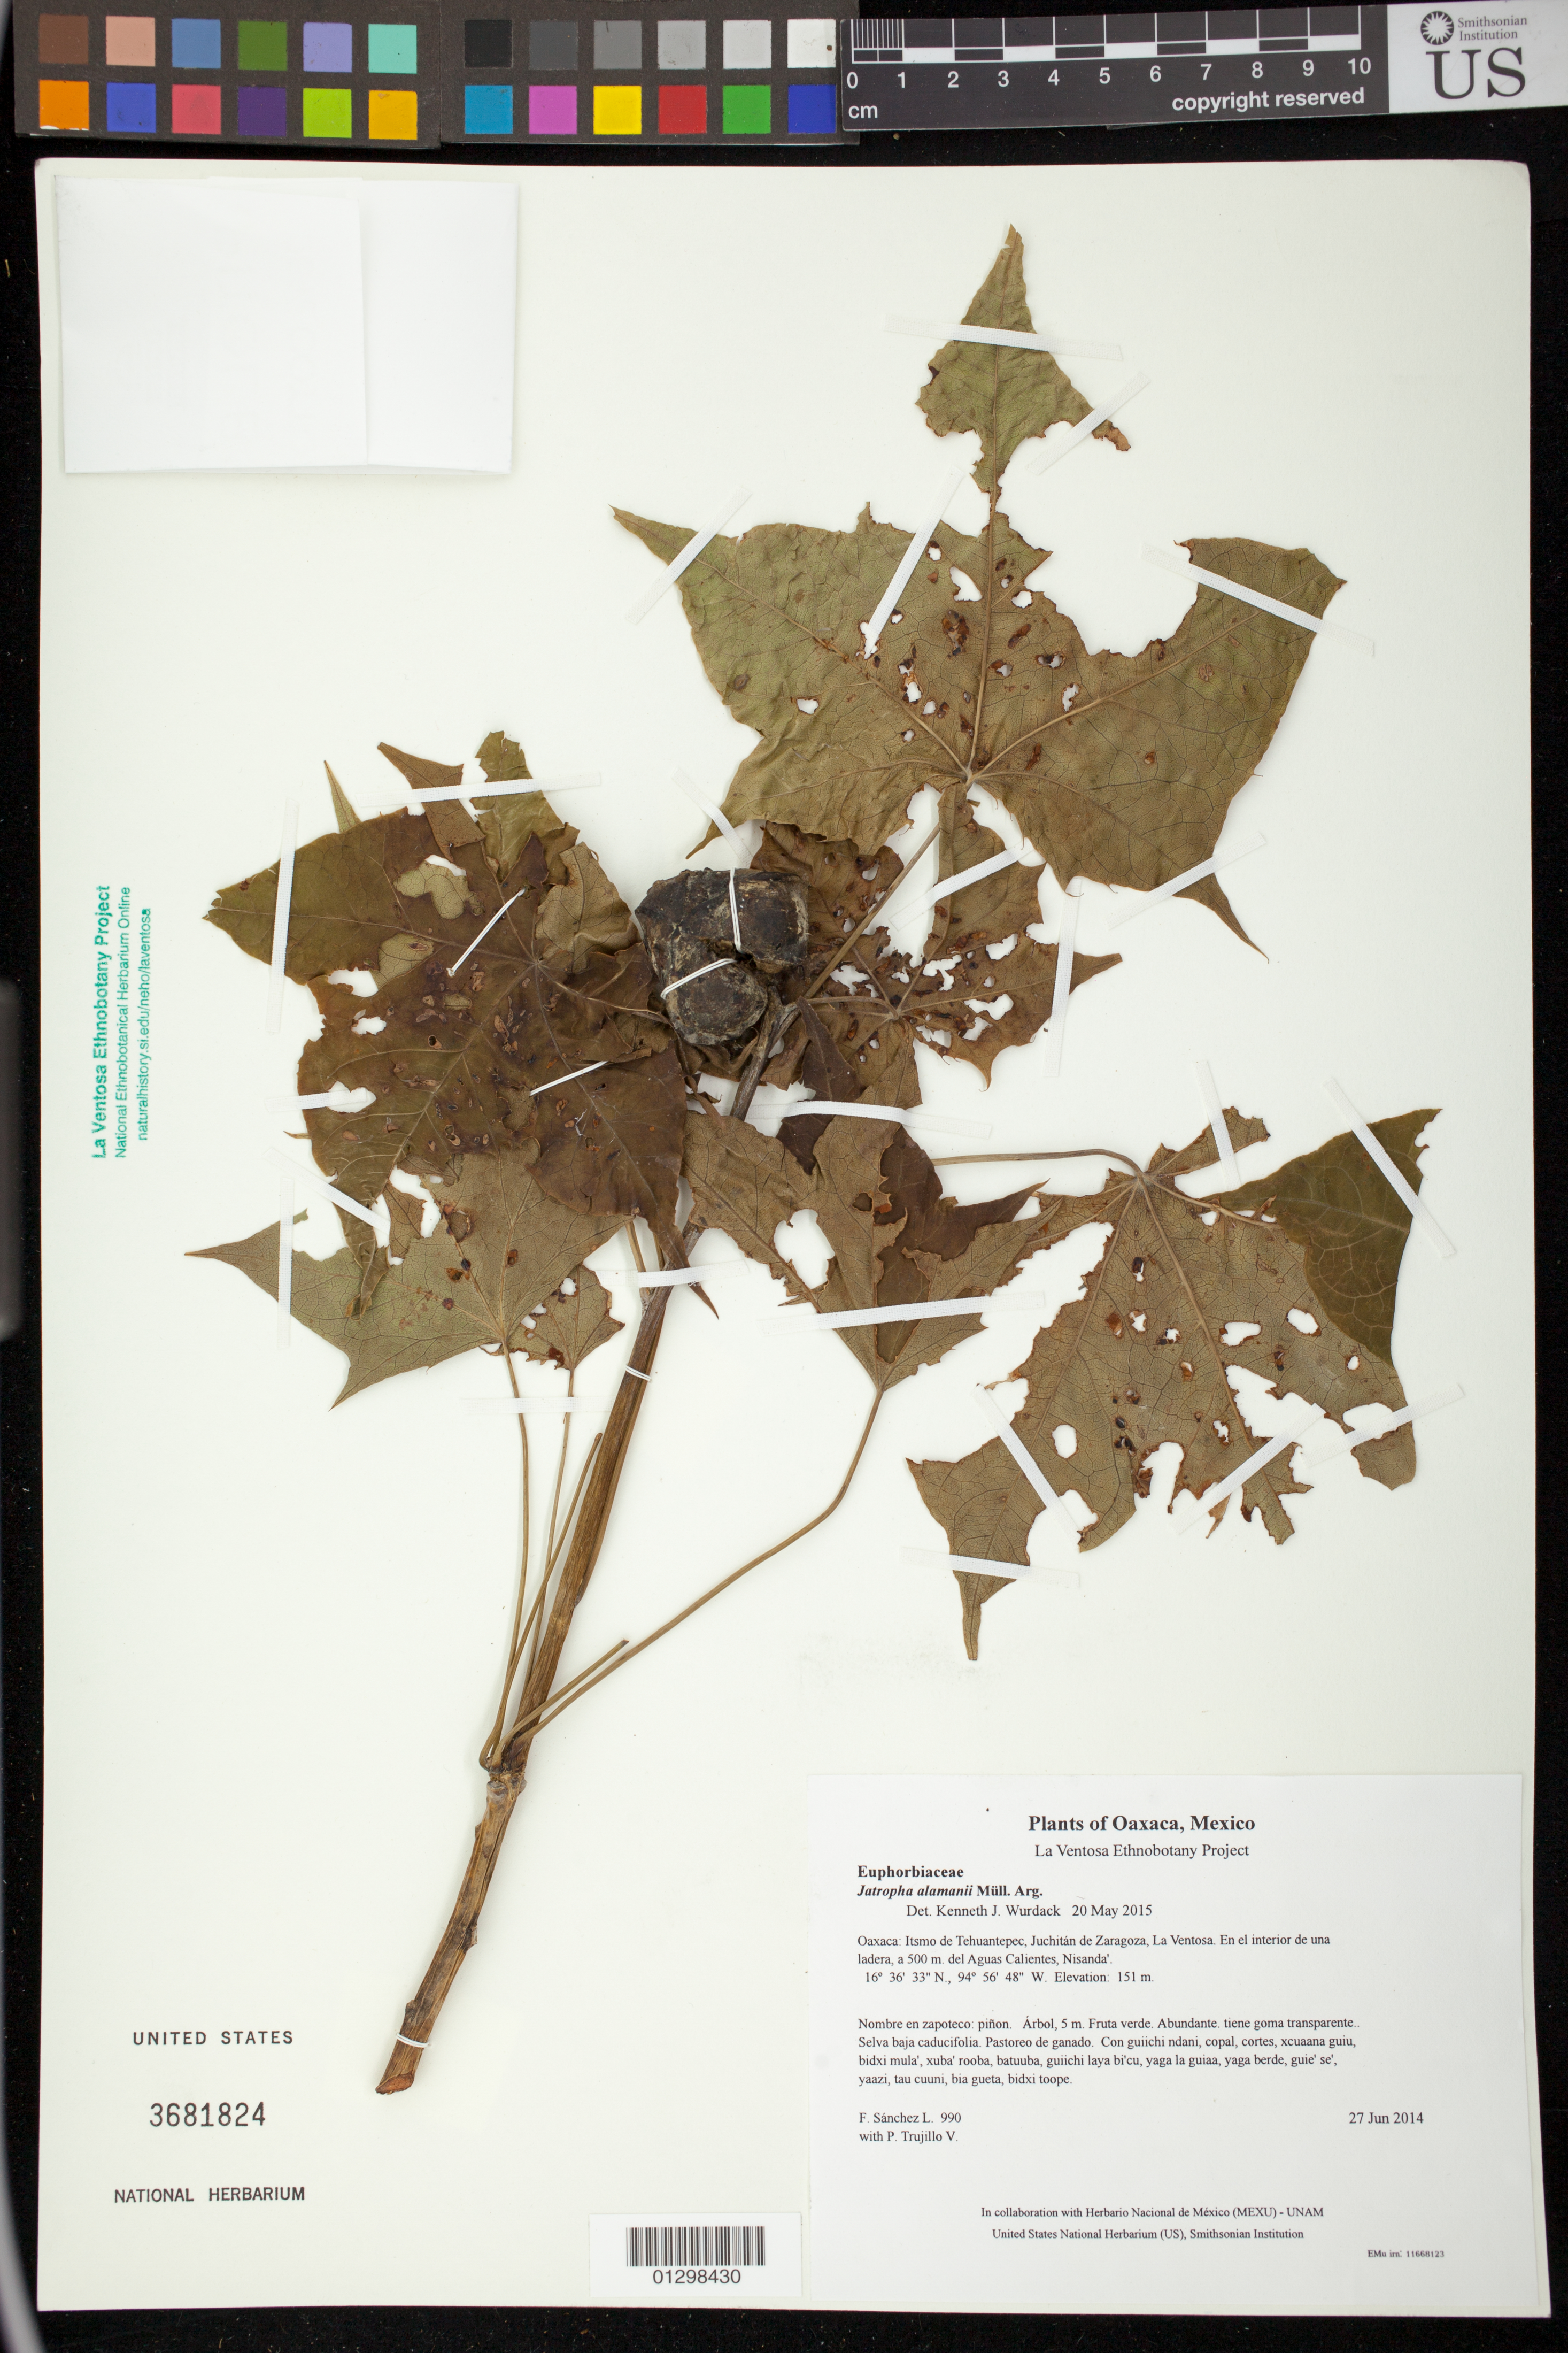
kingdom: Plantae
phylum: Tracheophyta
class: Magnoliopsida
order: Malpighiales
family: Euphorbiaceae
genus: Jatropha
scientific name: Jatropha alamanii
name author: Müll. Arg.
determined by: Wurdack, Kenneth J., (US), Smithsonian Institution - National Museum of Natural History (UNITED STATES)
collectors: F. Sánchez L. & P. Trujillo V.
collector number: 990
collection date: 2014-06-27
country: Mexico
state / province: Oaxaca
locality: Itsmo de Tehuantepec, Juchitán de Zaragoza, La Ventosa. En el interior de una ladera, a 500 m. del Aguas Calientes, Nisanda'.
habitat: Selva baja caducifolia. Pastoreo de ganado.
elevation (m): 151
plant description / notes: JEBOT, MEXU, SERO, US; Yaga. 5 m. Cuaananaxhi naga'. Stale.; piñon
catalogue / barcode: US 3681824